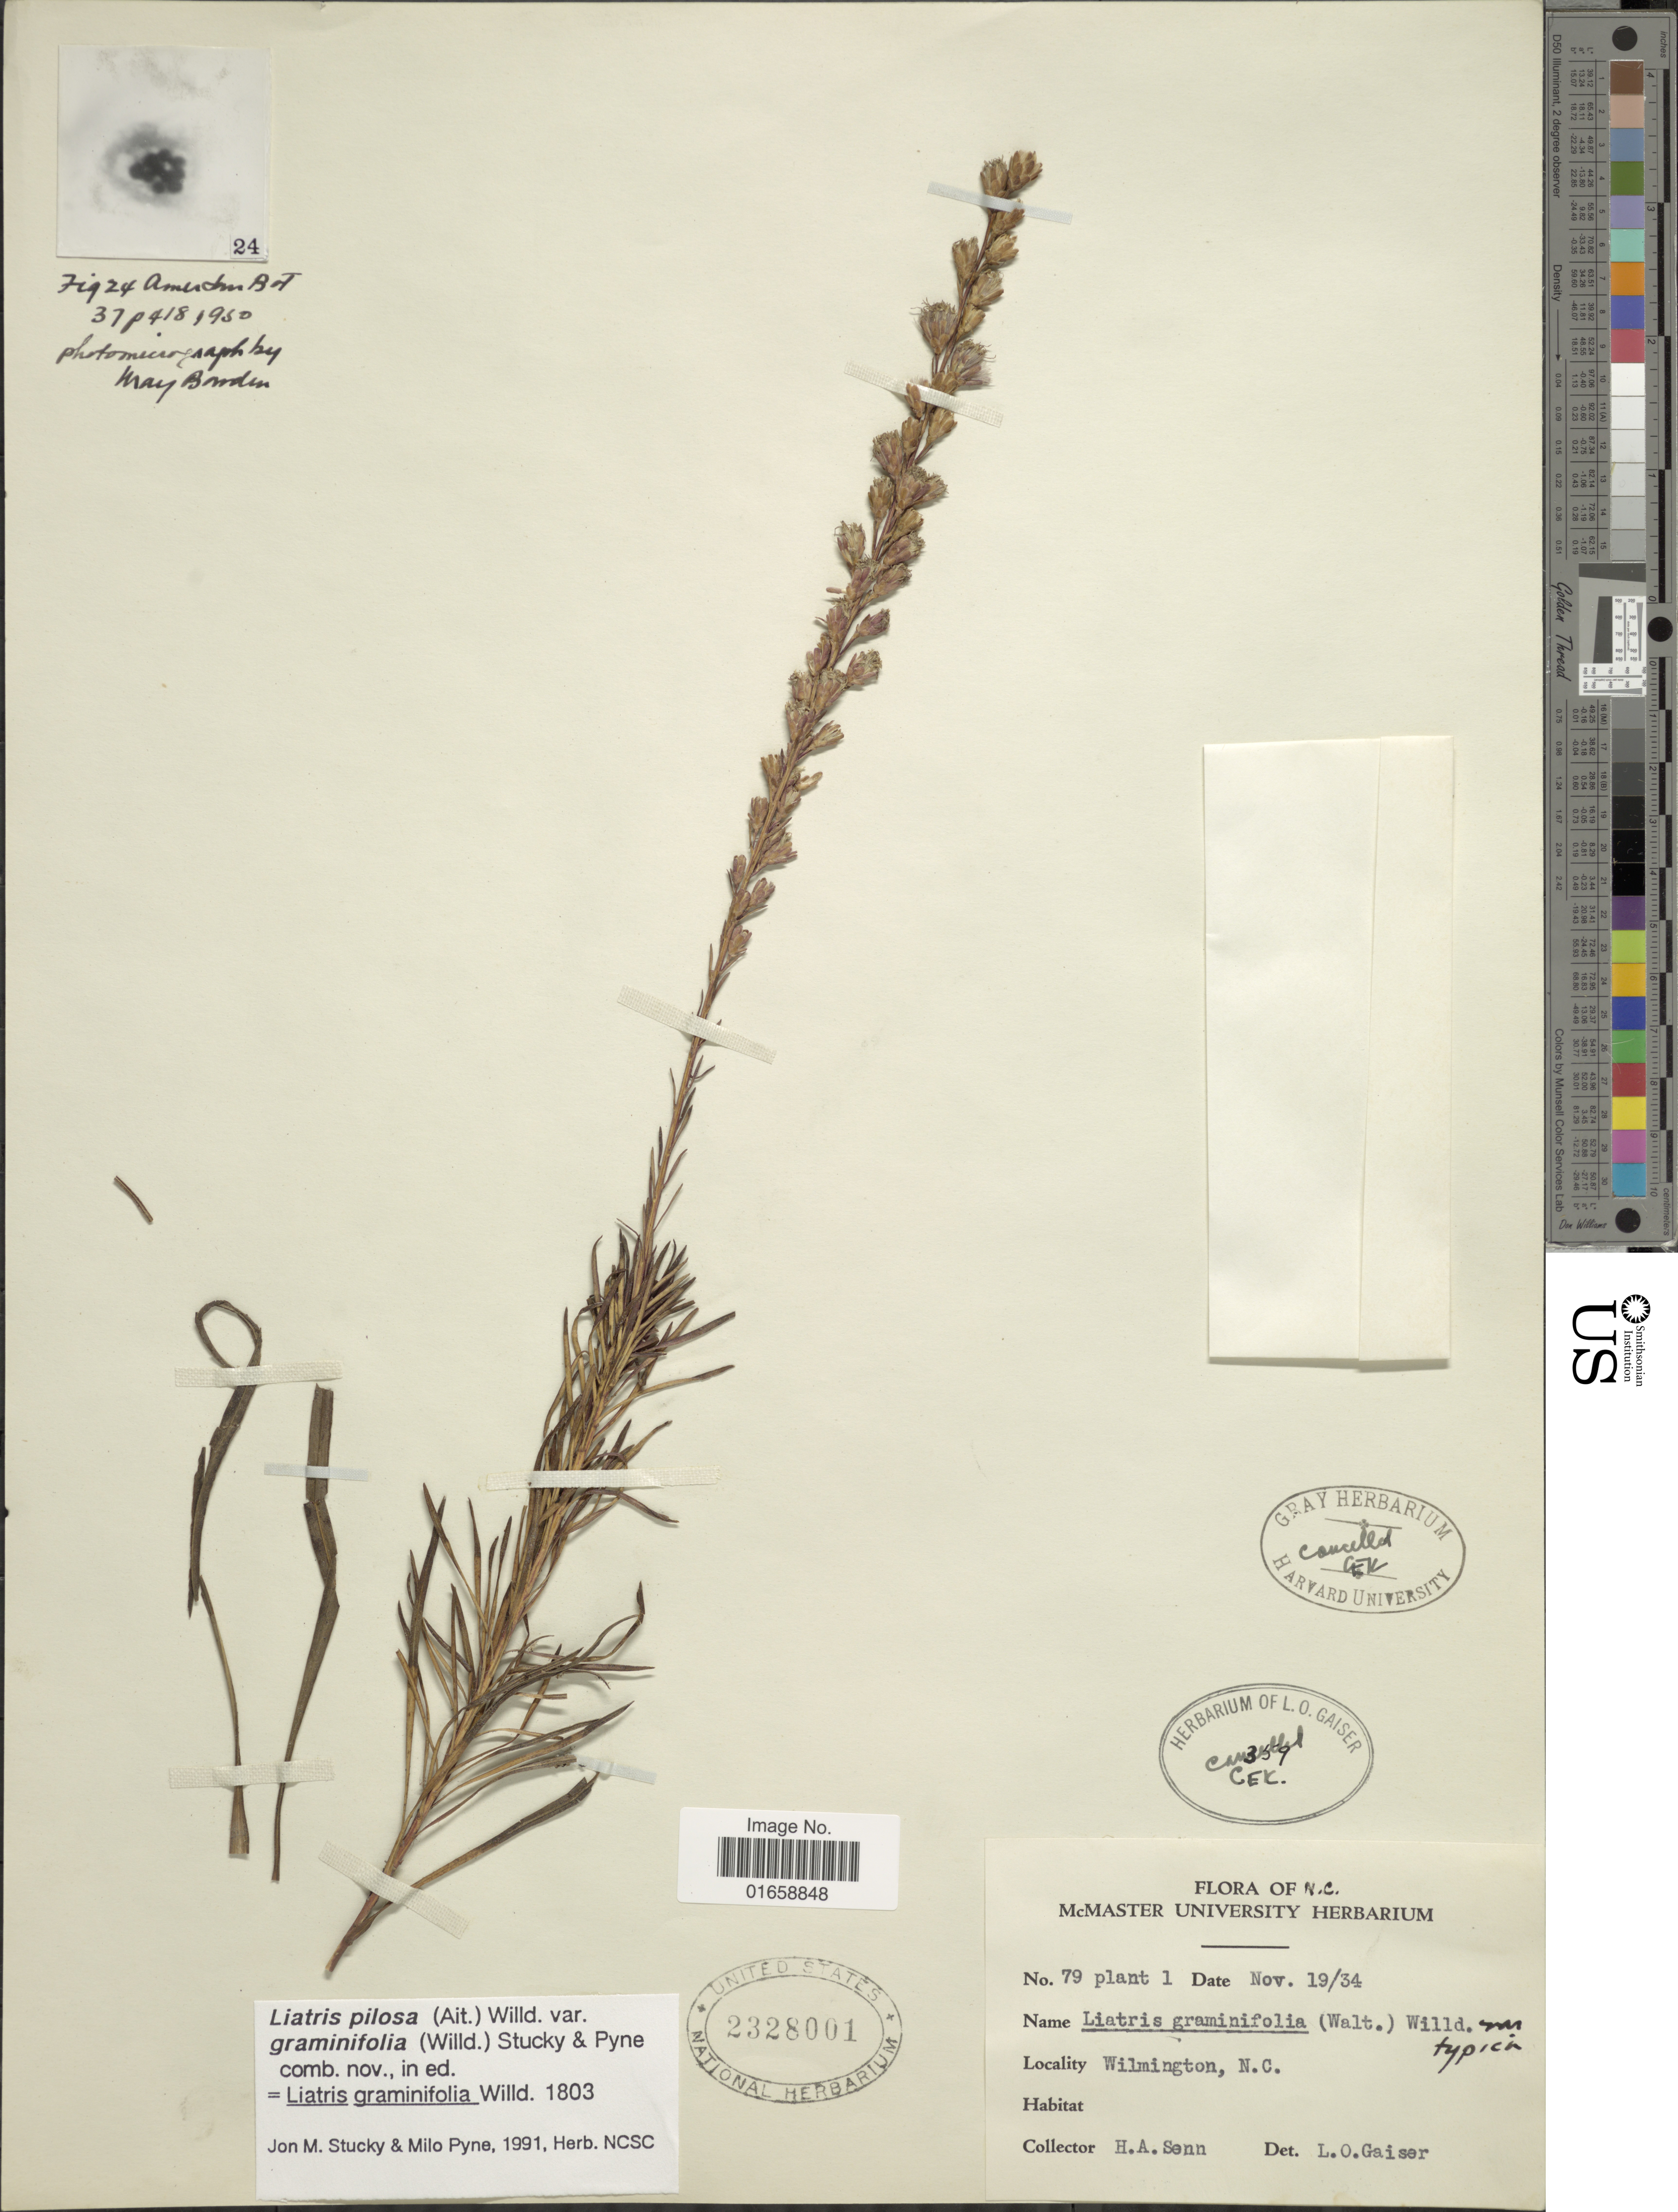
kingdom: Plantae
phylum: Tracheophyta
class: Magnoliopsida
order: Asterales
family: Asteraceae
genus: Liatris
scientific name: Liatris pilosa var. graminifolia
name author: Willd.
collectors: H. Senn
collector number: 79 plant 1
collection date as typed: Transcribed d/m/y: 19/11/34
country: United States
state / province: North Carolina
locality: Wilmington, N. C.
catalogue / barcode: US 2328001